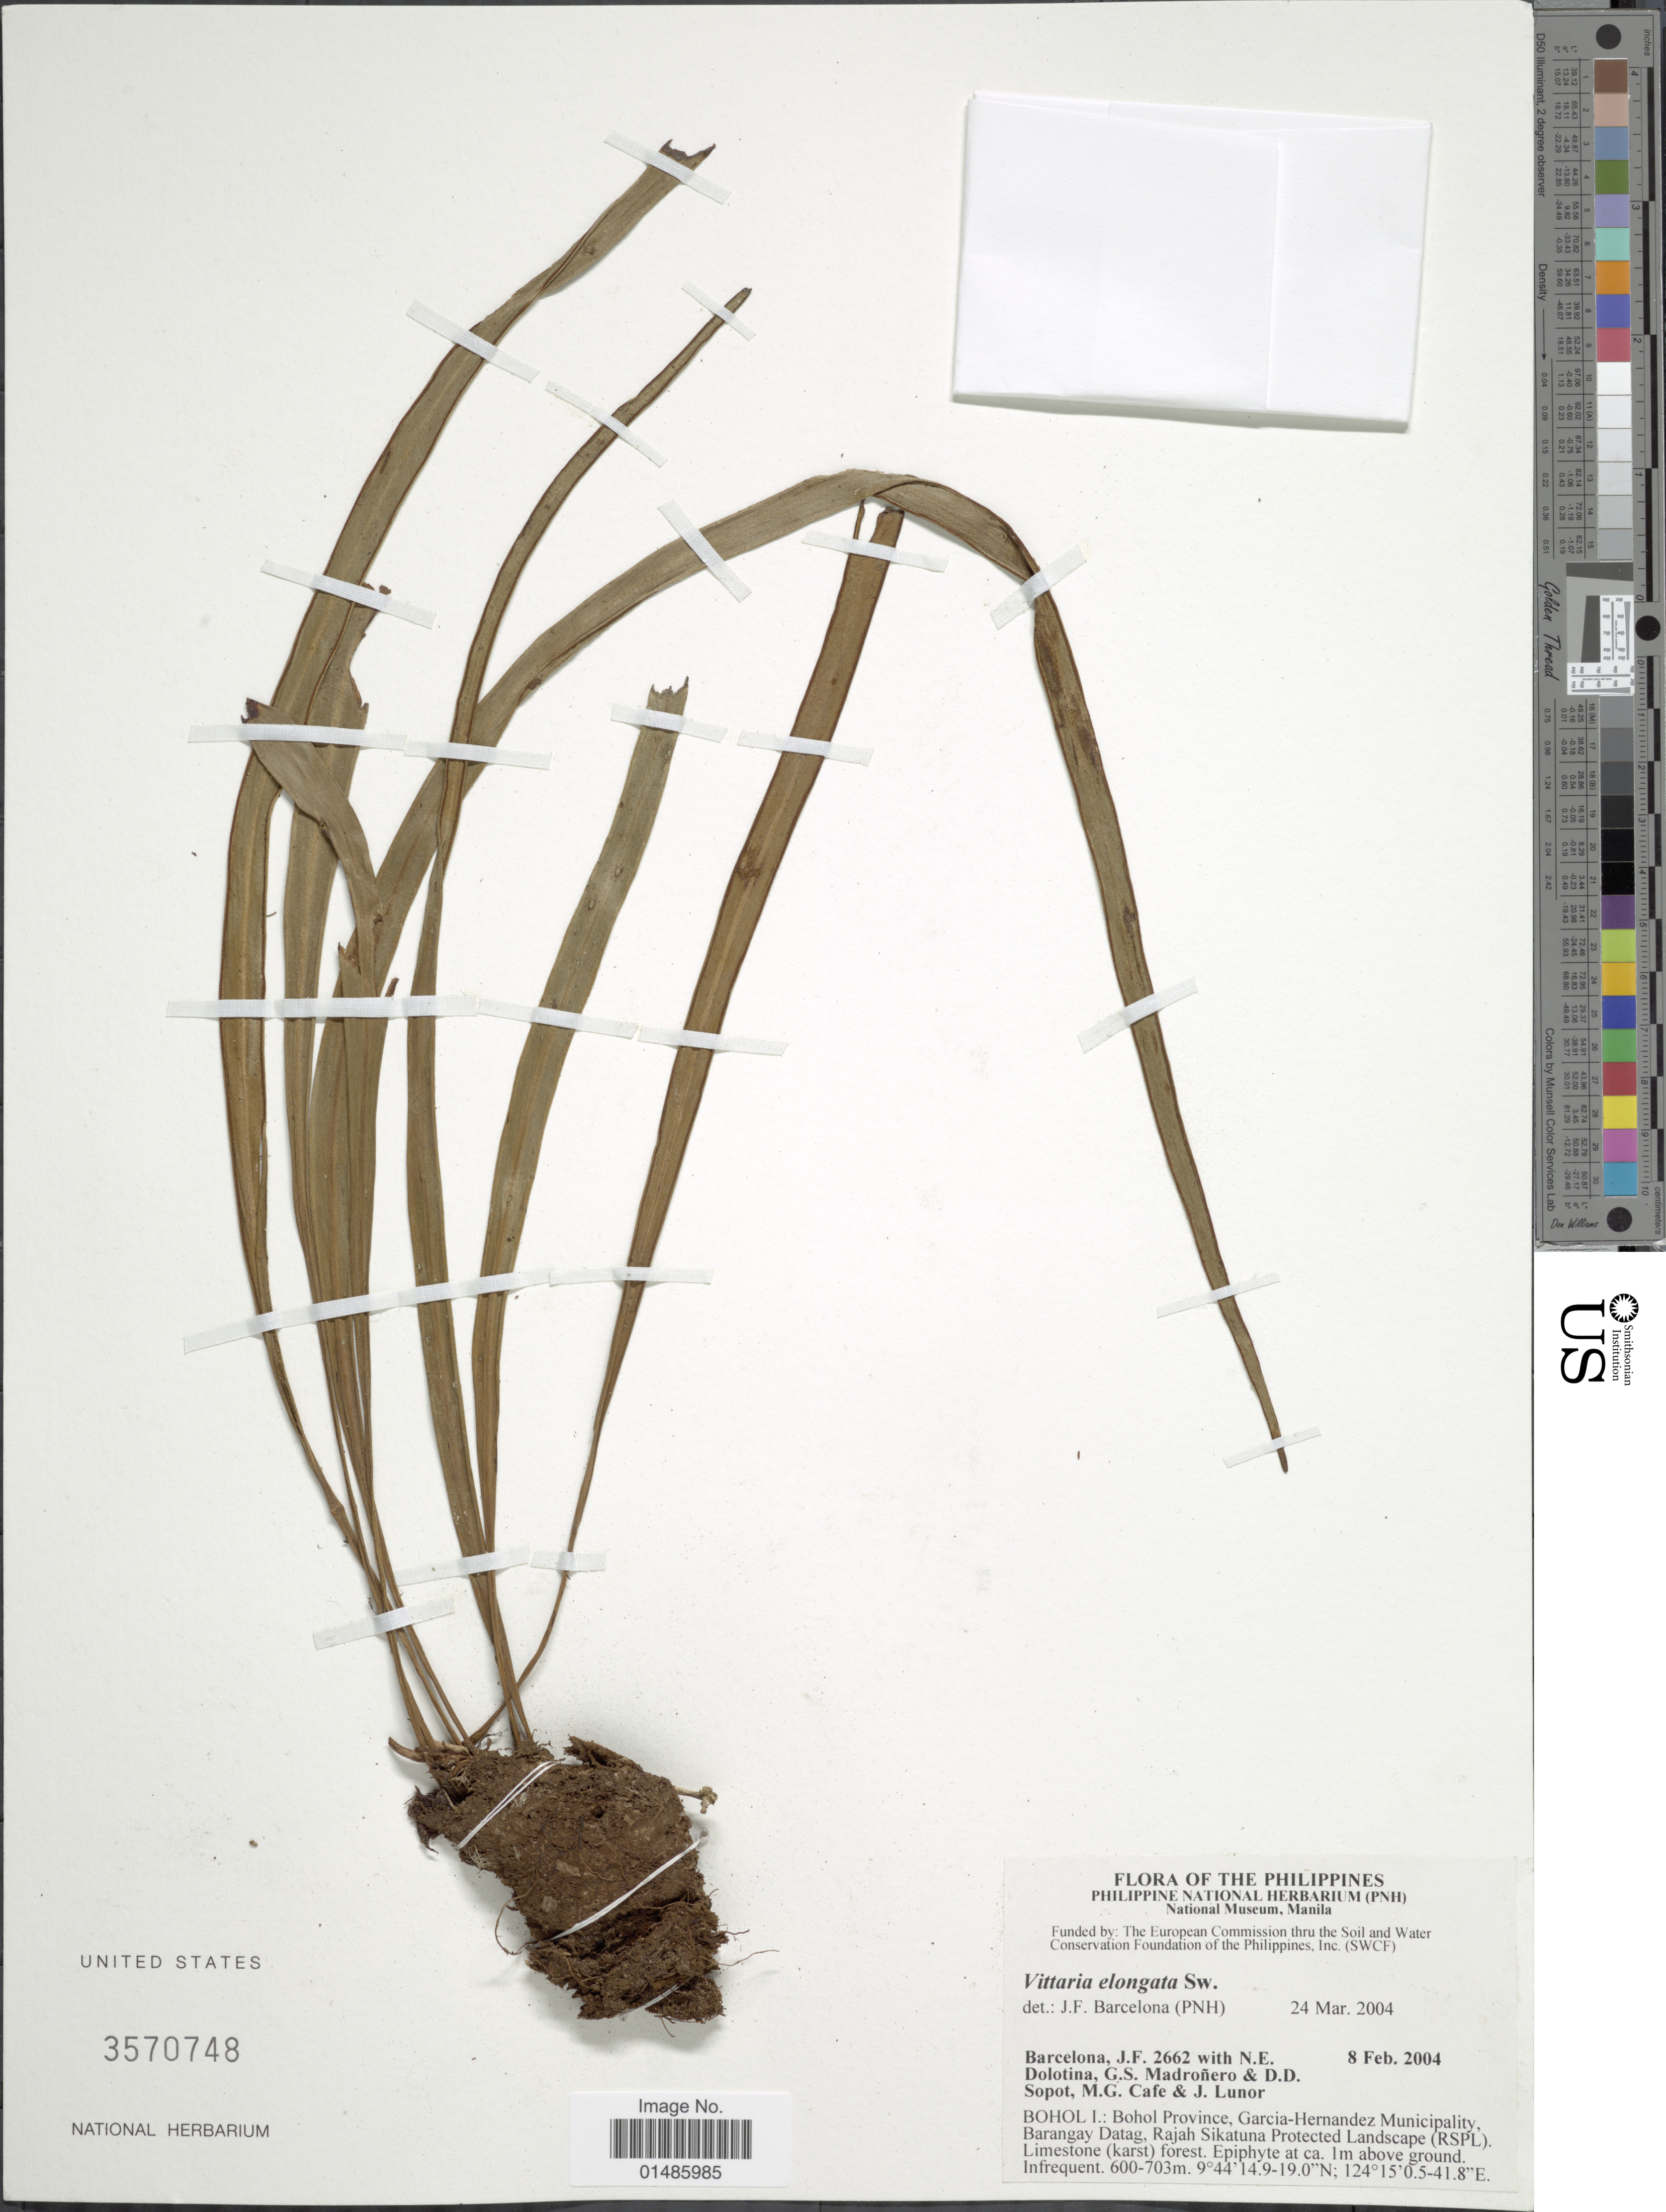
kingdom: Plantae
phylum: Tracheophyta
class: Polypodiopsida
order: Polypodiales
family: Pteridaceae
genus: Haplopteris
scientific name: Haplopteris elongata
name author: (Sw.) Crane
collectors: J. F. Barcelona, N. Dolotina, G. Madroñero, D. Sopot & J. Lunor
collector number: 2662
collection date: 2004-02-08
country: Philippines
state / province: Central Visayas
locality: Bohol I.: Bohol Province, Garcia-Hernandez Municipality, Barangay Datag, Rajah Sikatuna Protected Landscape (RSPL).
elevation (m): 600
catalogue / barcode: US 3570748